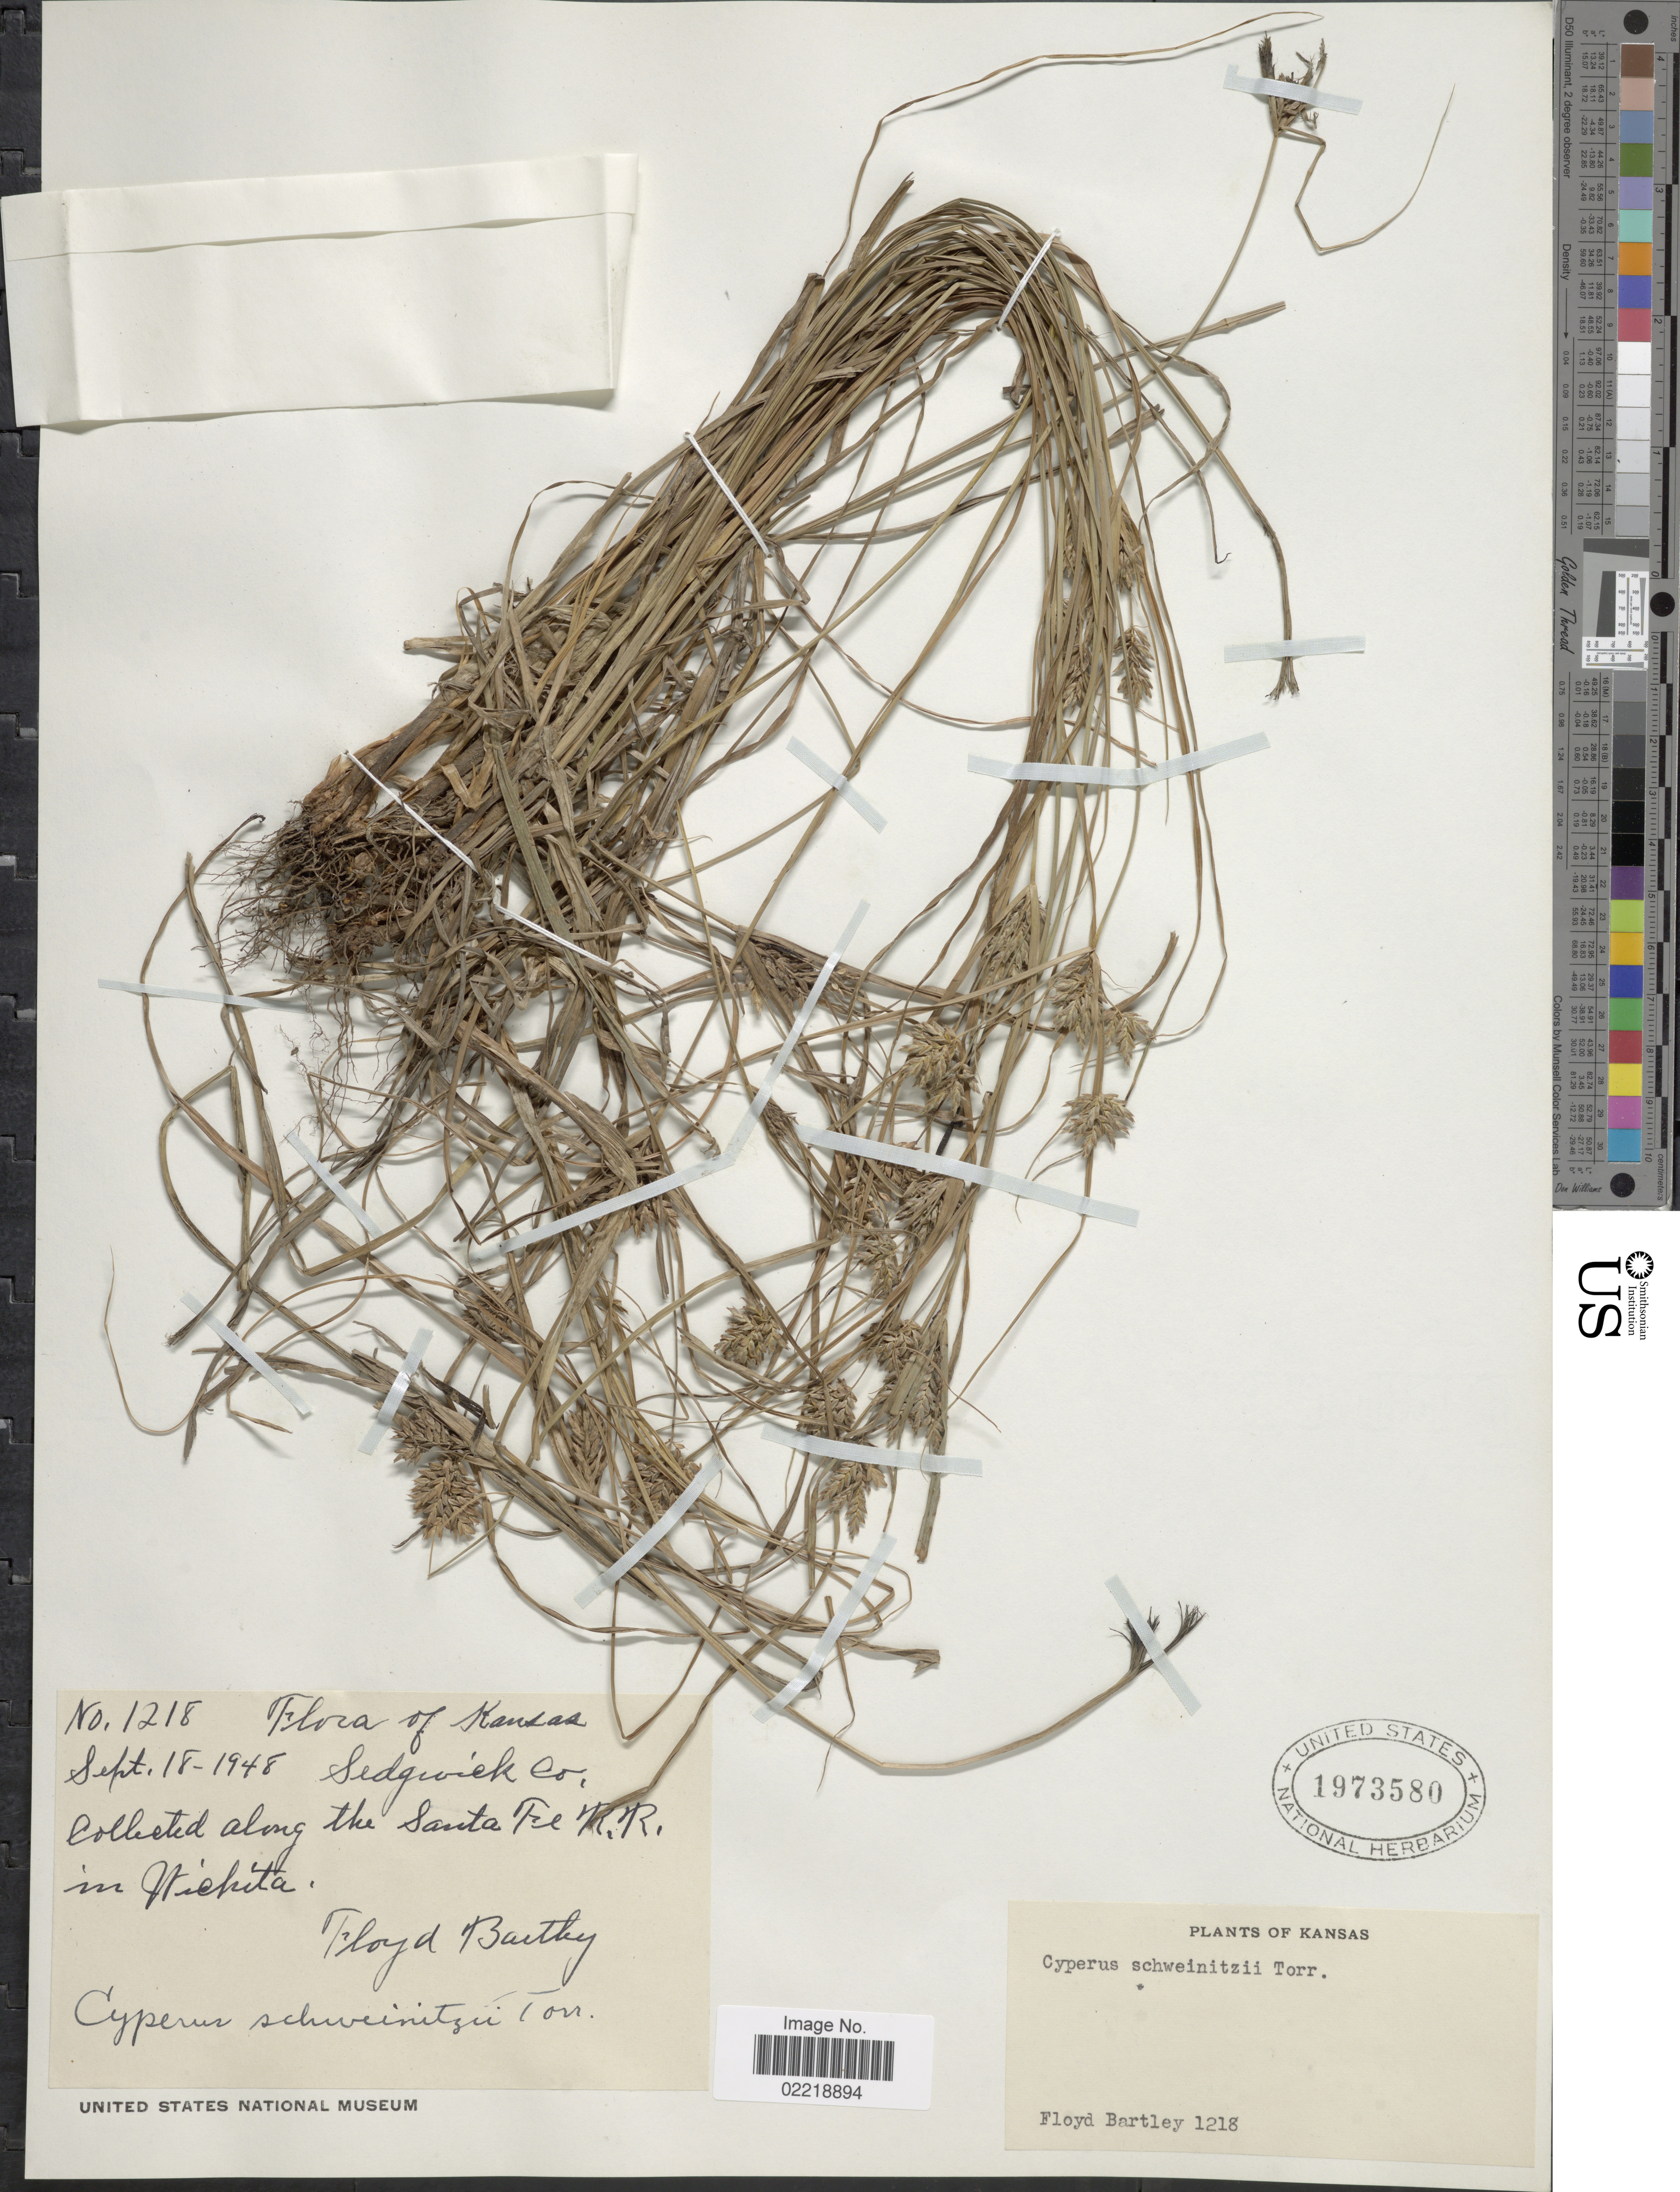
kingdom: Plantae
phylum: Tracheophyta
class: Liliopsida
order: Poales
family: Cyperaceae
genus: Cyperus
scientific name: Cyperus schweinitzii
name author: Torr.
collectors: F. Bartley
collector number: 1218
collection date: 1948-09-18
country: United States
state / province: Kansas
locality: Collected along the Santa Fe R.R. in Wichita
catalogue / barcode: US 1973580